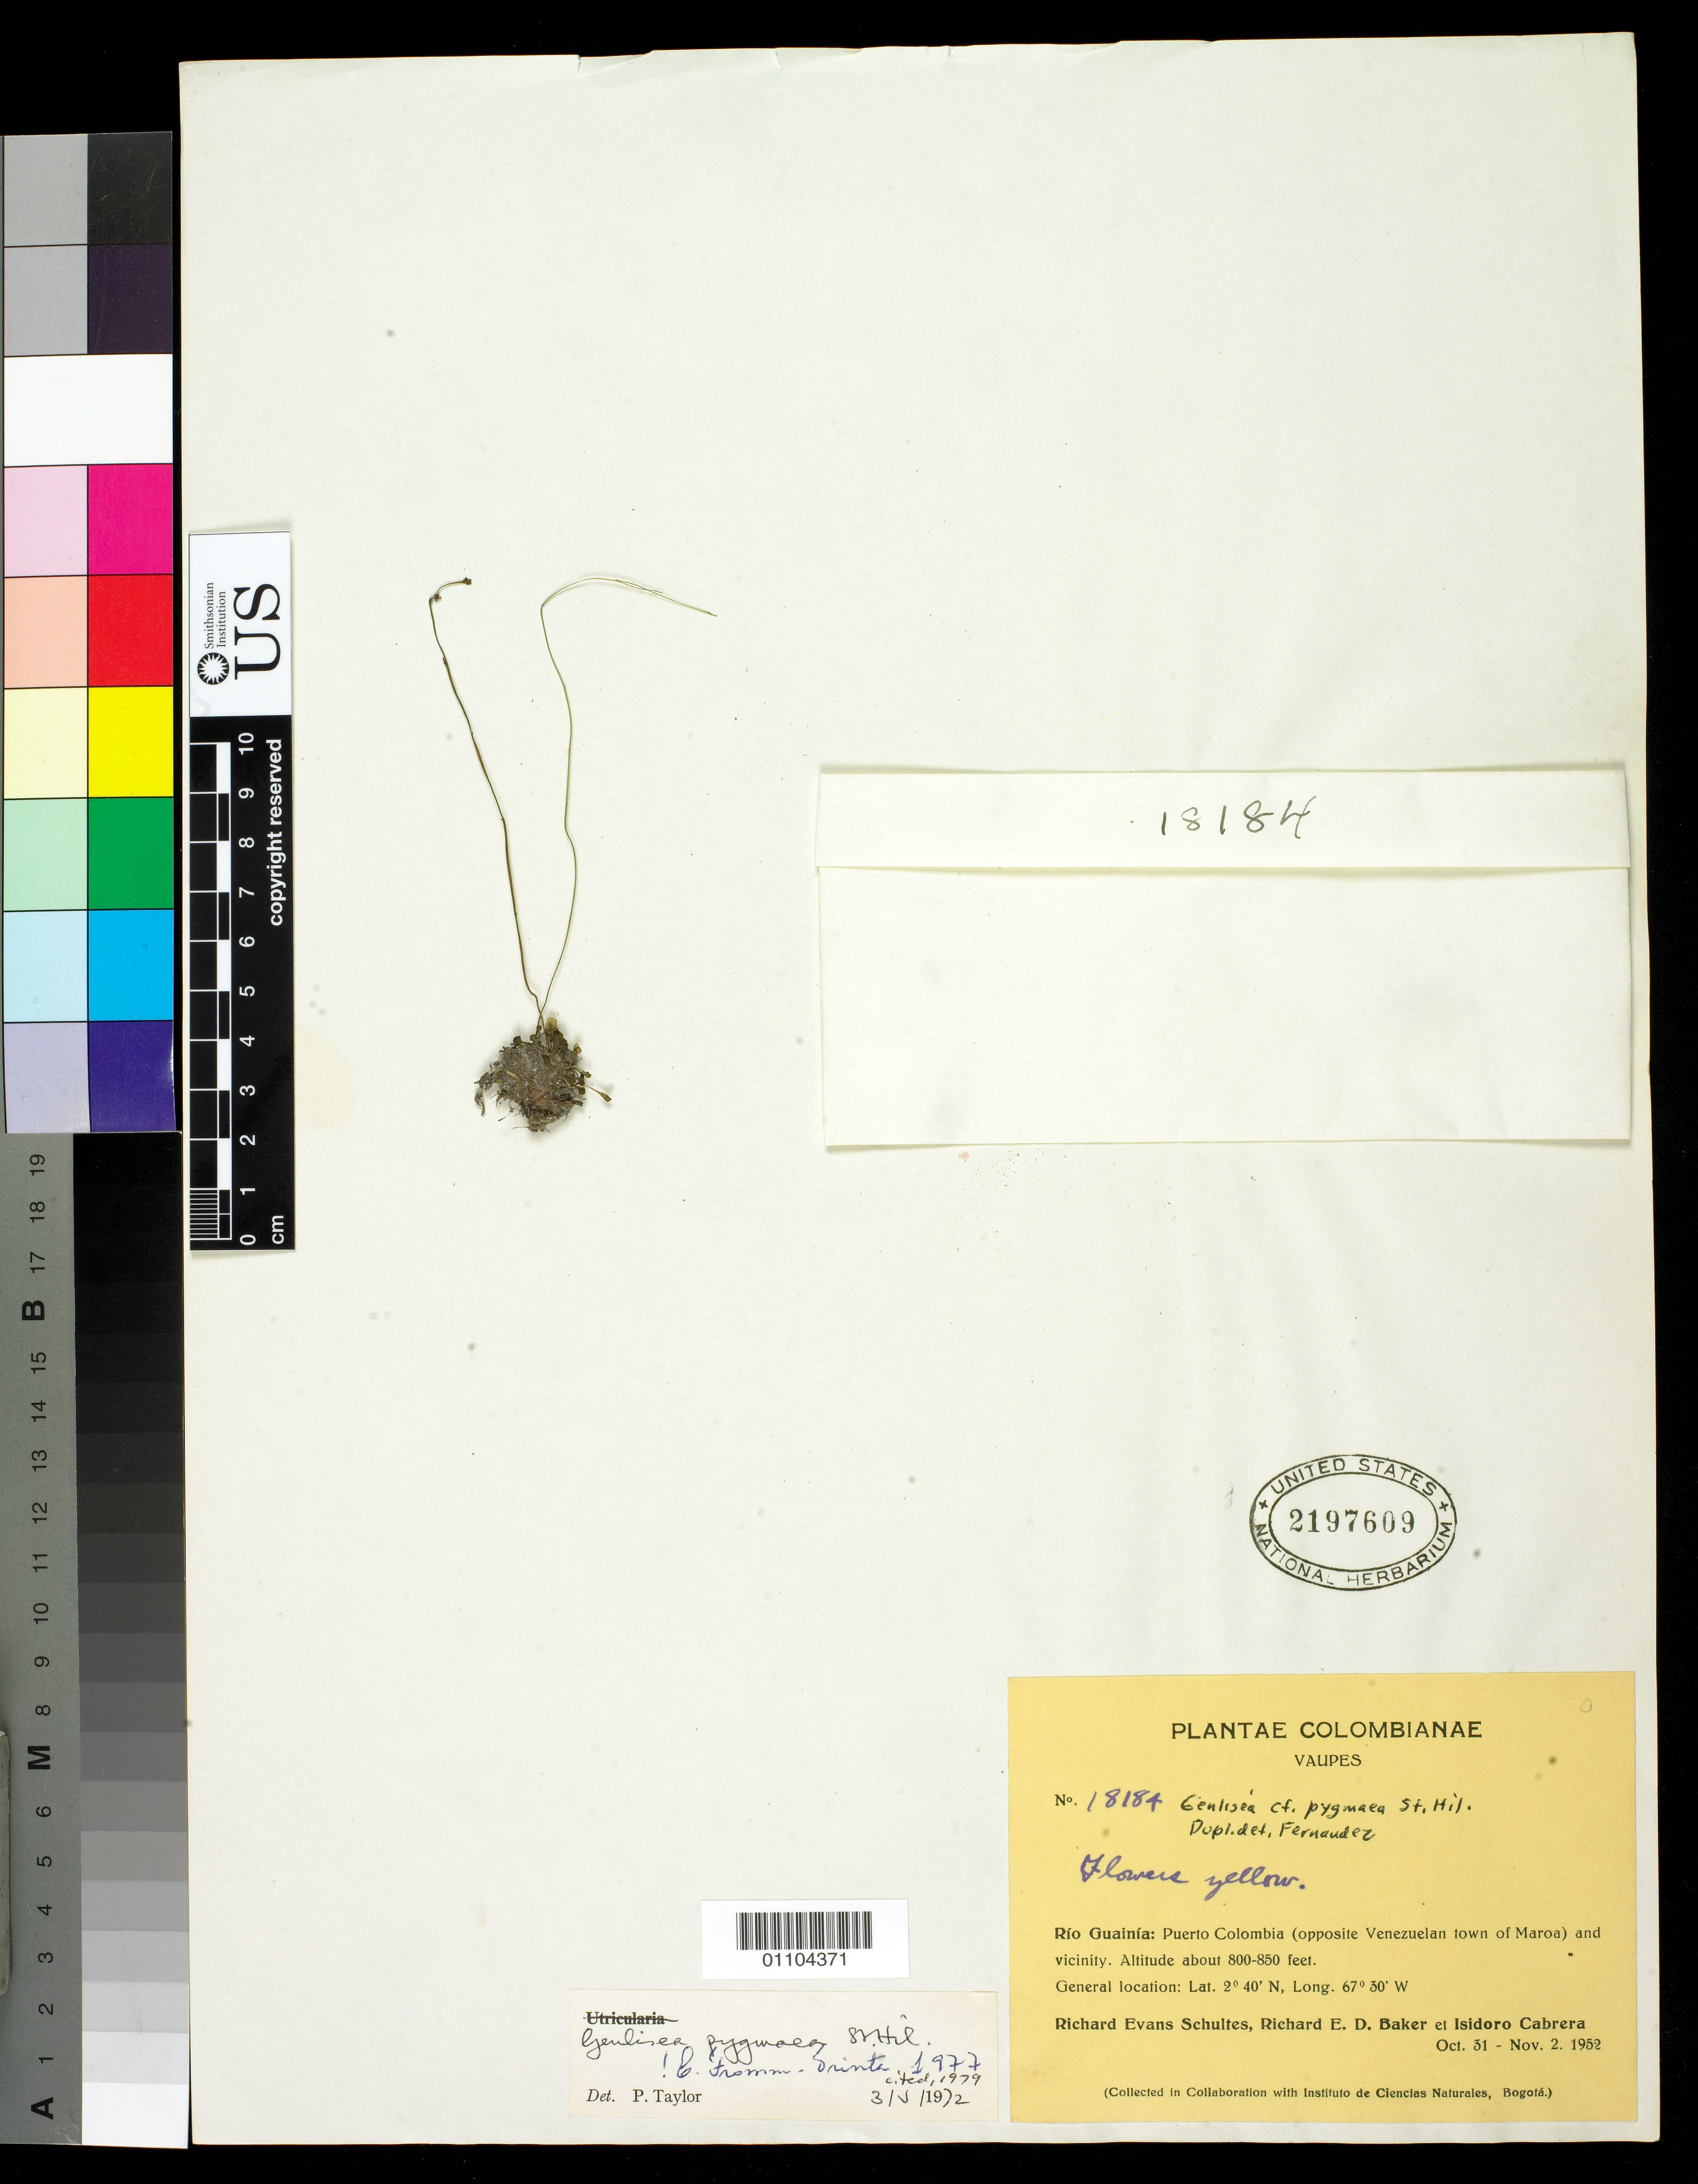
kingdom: Plantae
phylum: Tracheophyta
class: Magnoliopsida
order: Lamiales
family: Lentibulariaceae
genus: Genlisea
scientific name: Genlisea pygmaea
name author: A. St.-Hil.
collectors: R. E. Schultes, R. E. D. Baker & I. Cabrera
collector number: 18184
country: Colombia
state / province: Vaupés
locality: Rio Guainia, Puerto Colombia, opposite Veneaueoan town of Maroa.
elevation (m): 244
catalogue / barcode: US 2197609